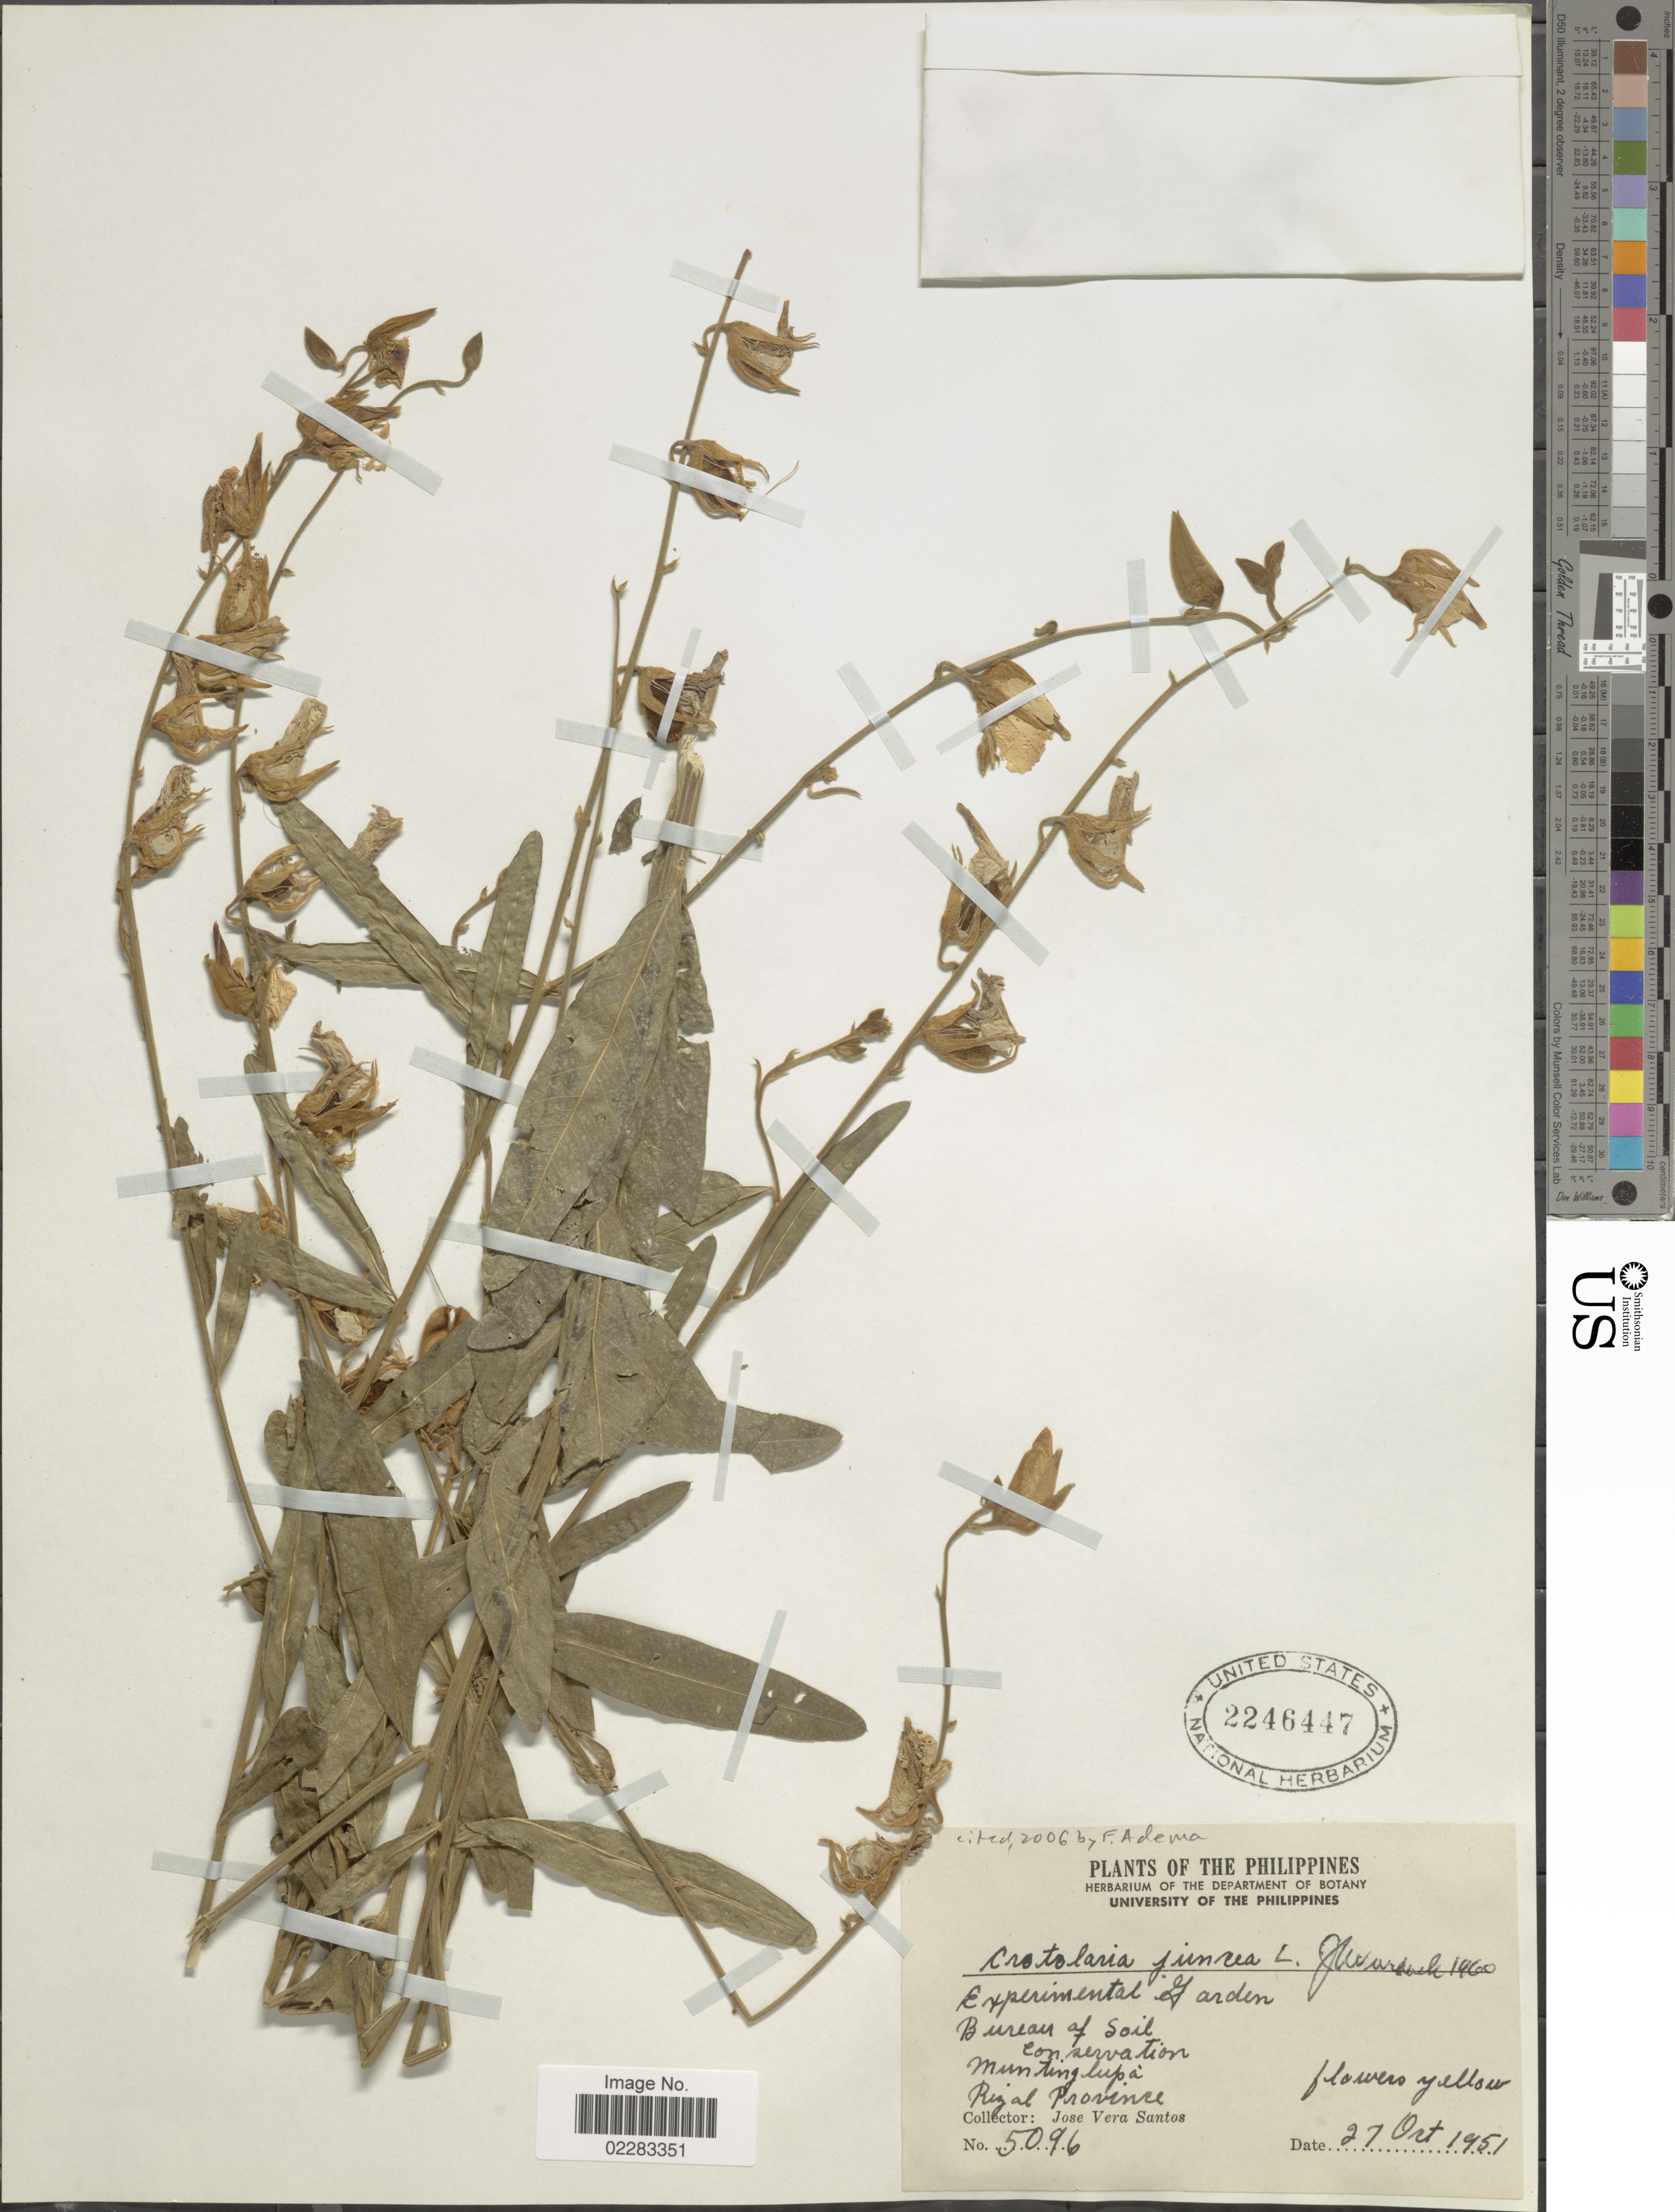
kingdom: Plantae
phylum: Tracheophyta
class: Magnoliopsida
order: Fabales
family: Fabaceae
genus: Crotalaria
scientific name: Crotalaria juncea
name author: L.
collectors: J. V. Santos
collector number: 5096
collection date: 1951-10-27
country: Philippines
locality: Experimental Garden, Bureau of Soil conservation, Munting lupa, Rizal province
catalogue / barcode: US 2246447